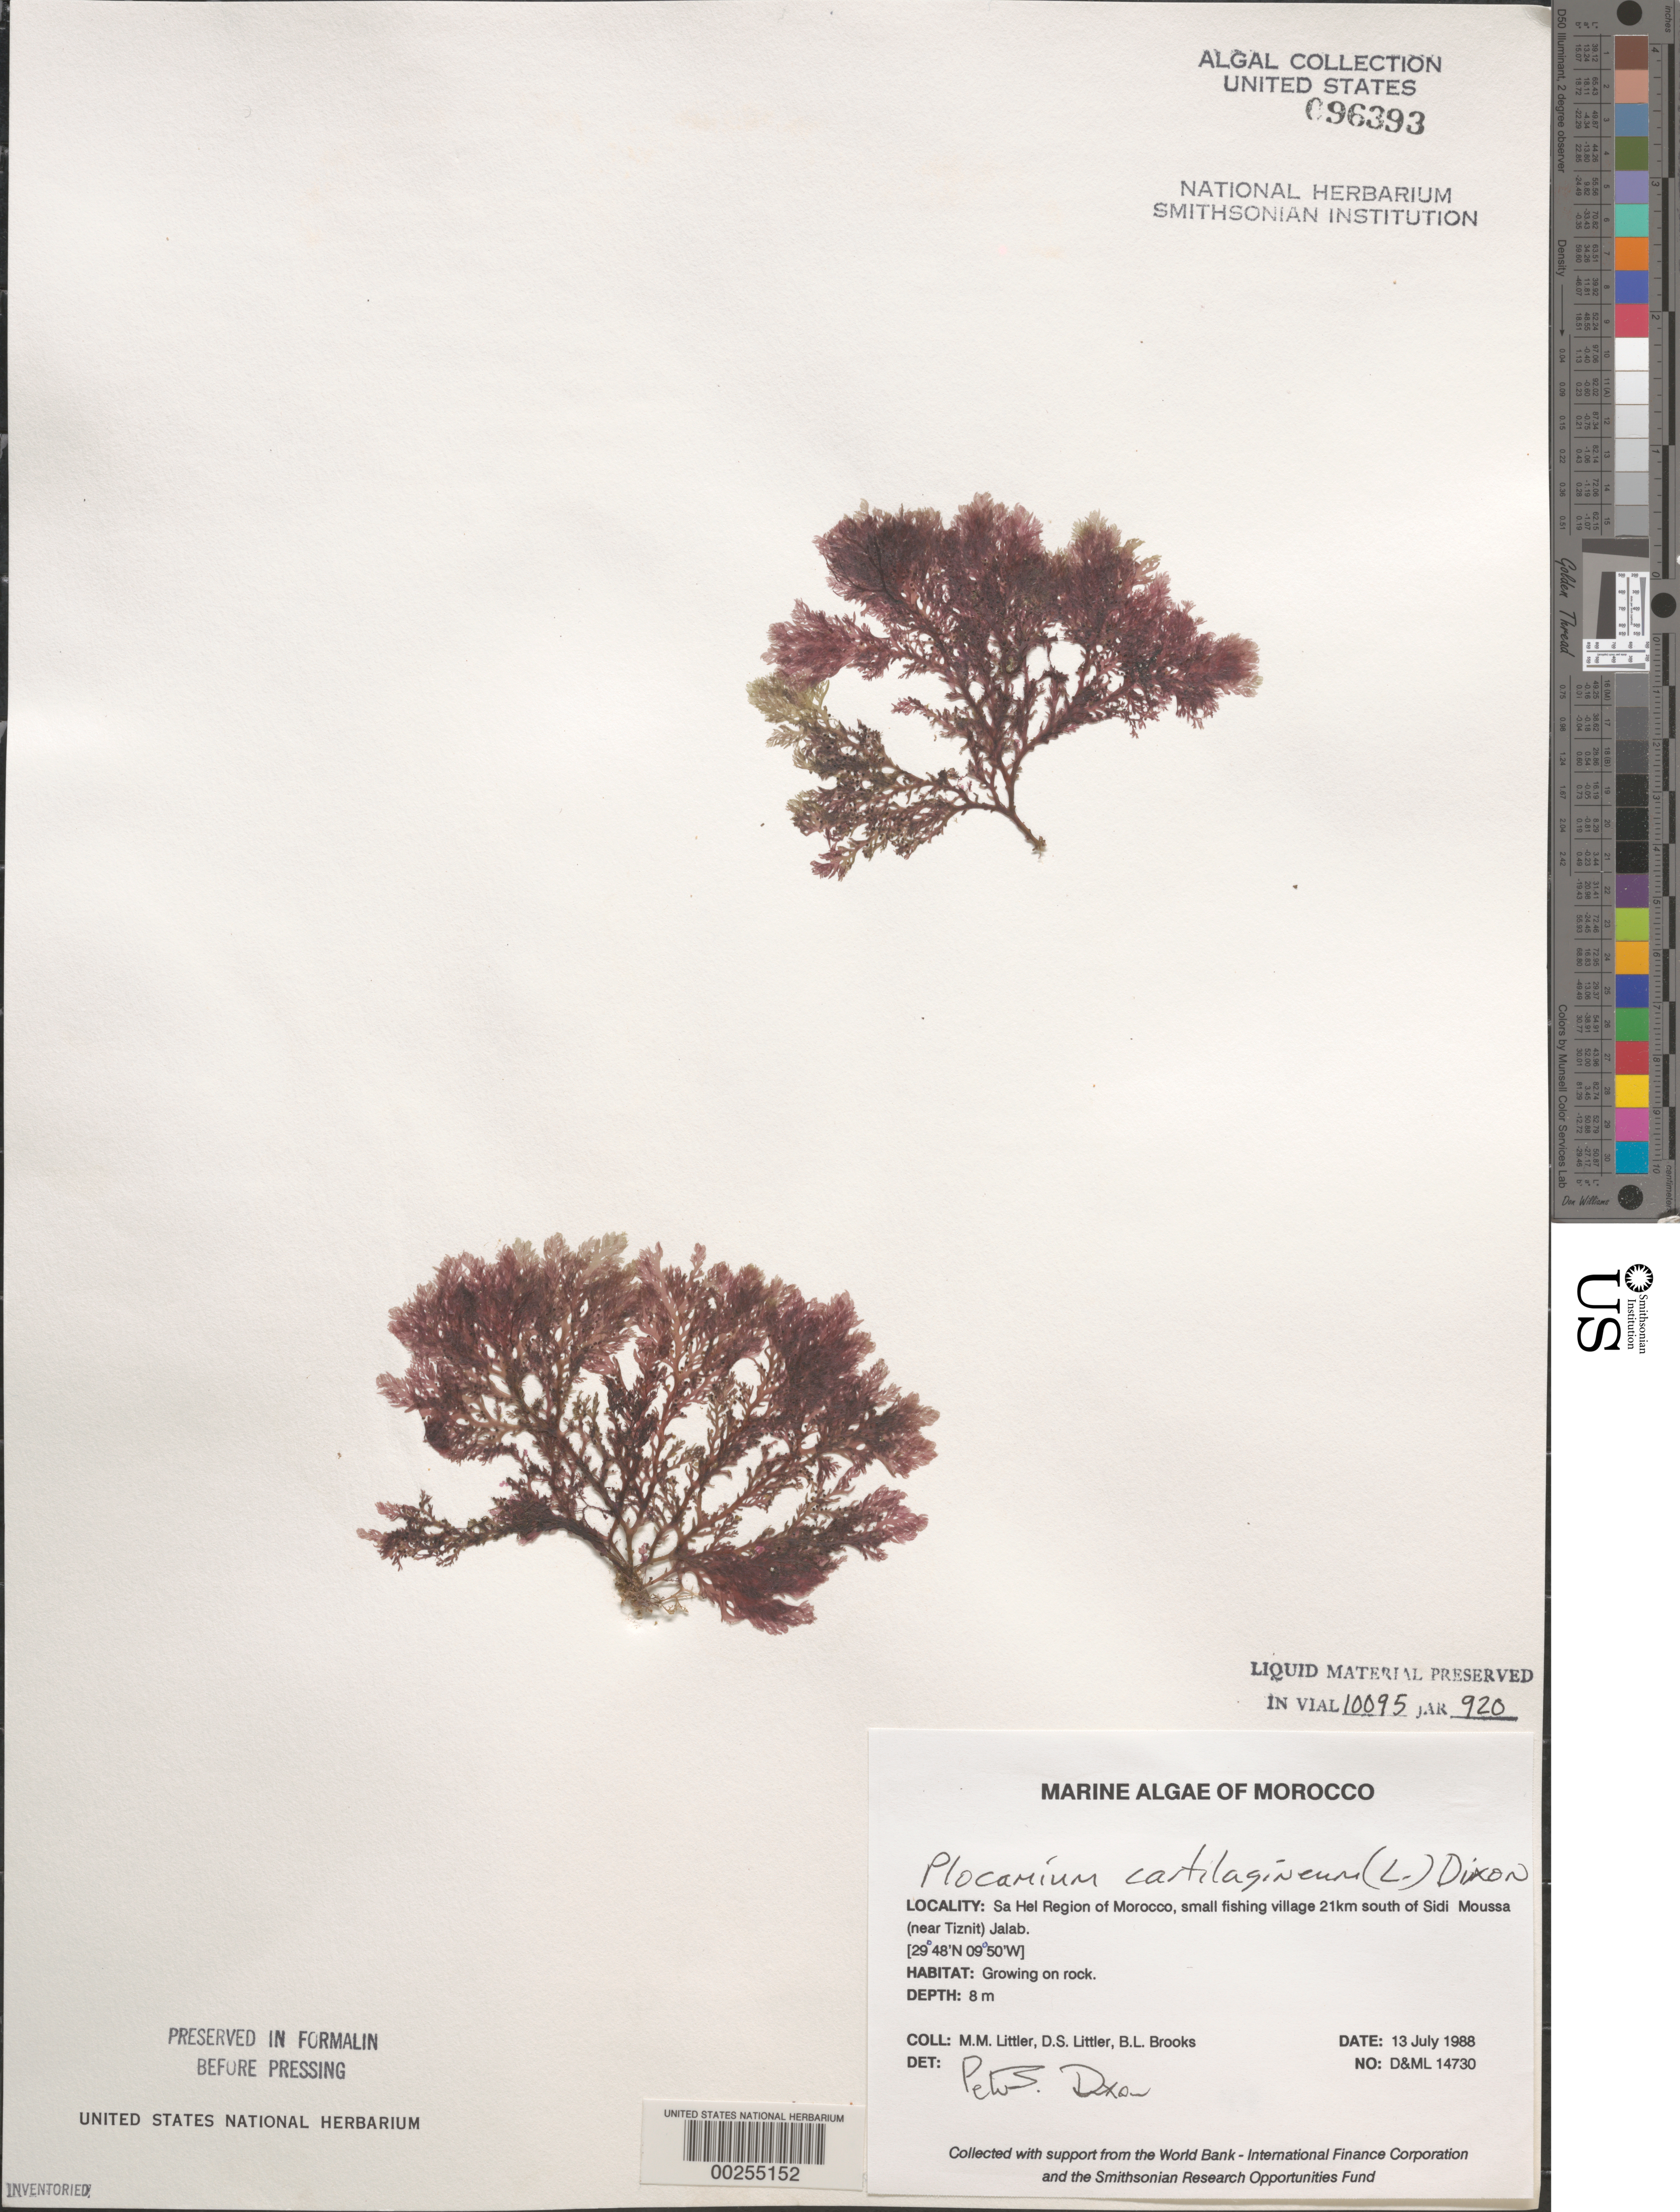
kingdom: Plantae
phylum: Rhodophyta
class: Florideophyceae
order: Plocamiales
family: Plocamiaceae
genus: Plocamium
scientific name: Plocamium cartilagineum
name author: (L.) P.S. Dixon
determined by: Dixon, P. S.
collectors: M. M. Littler, D. S. Littler & B. Brooks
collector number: D&ML 14730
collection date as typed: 13 Jul 1988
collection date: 1988-07-13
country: Morocco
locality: Sa Hel region, 21 km south of Sidi Moussa (near Tiznit), Jalab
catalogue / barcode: US 96393